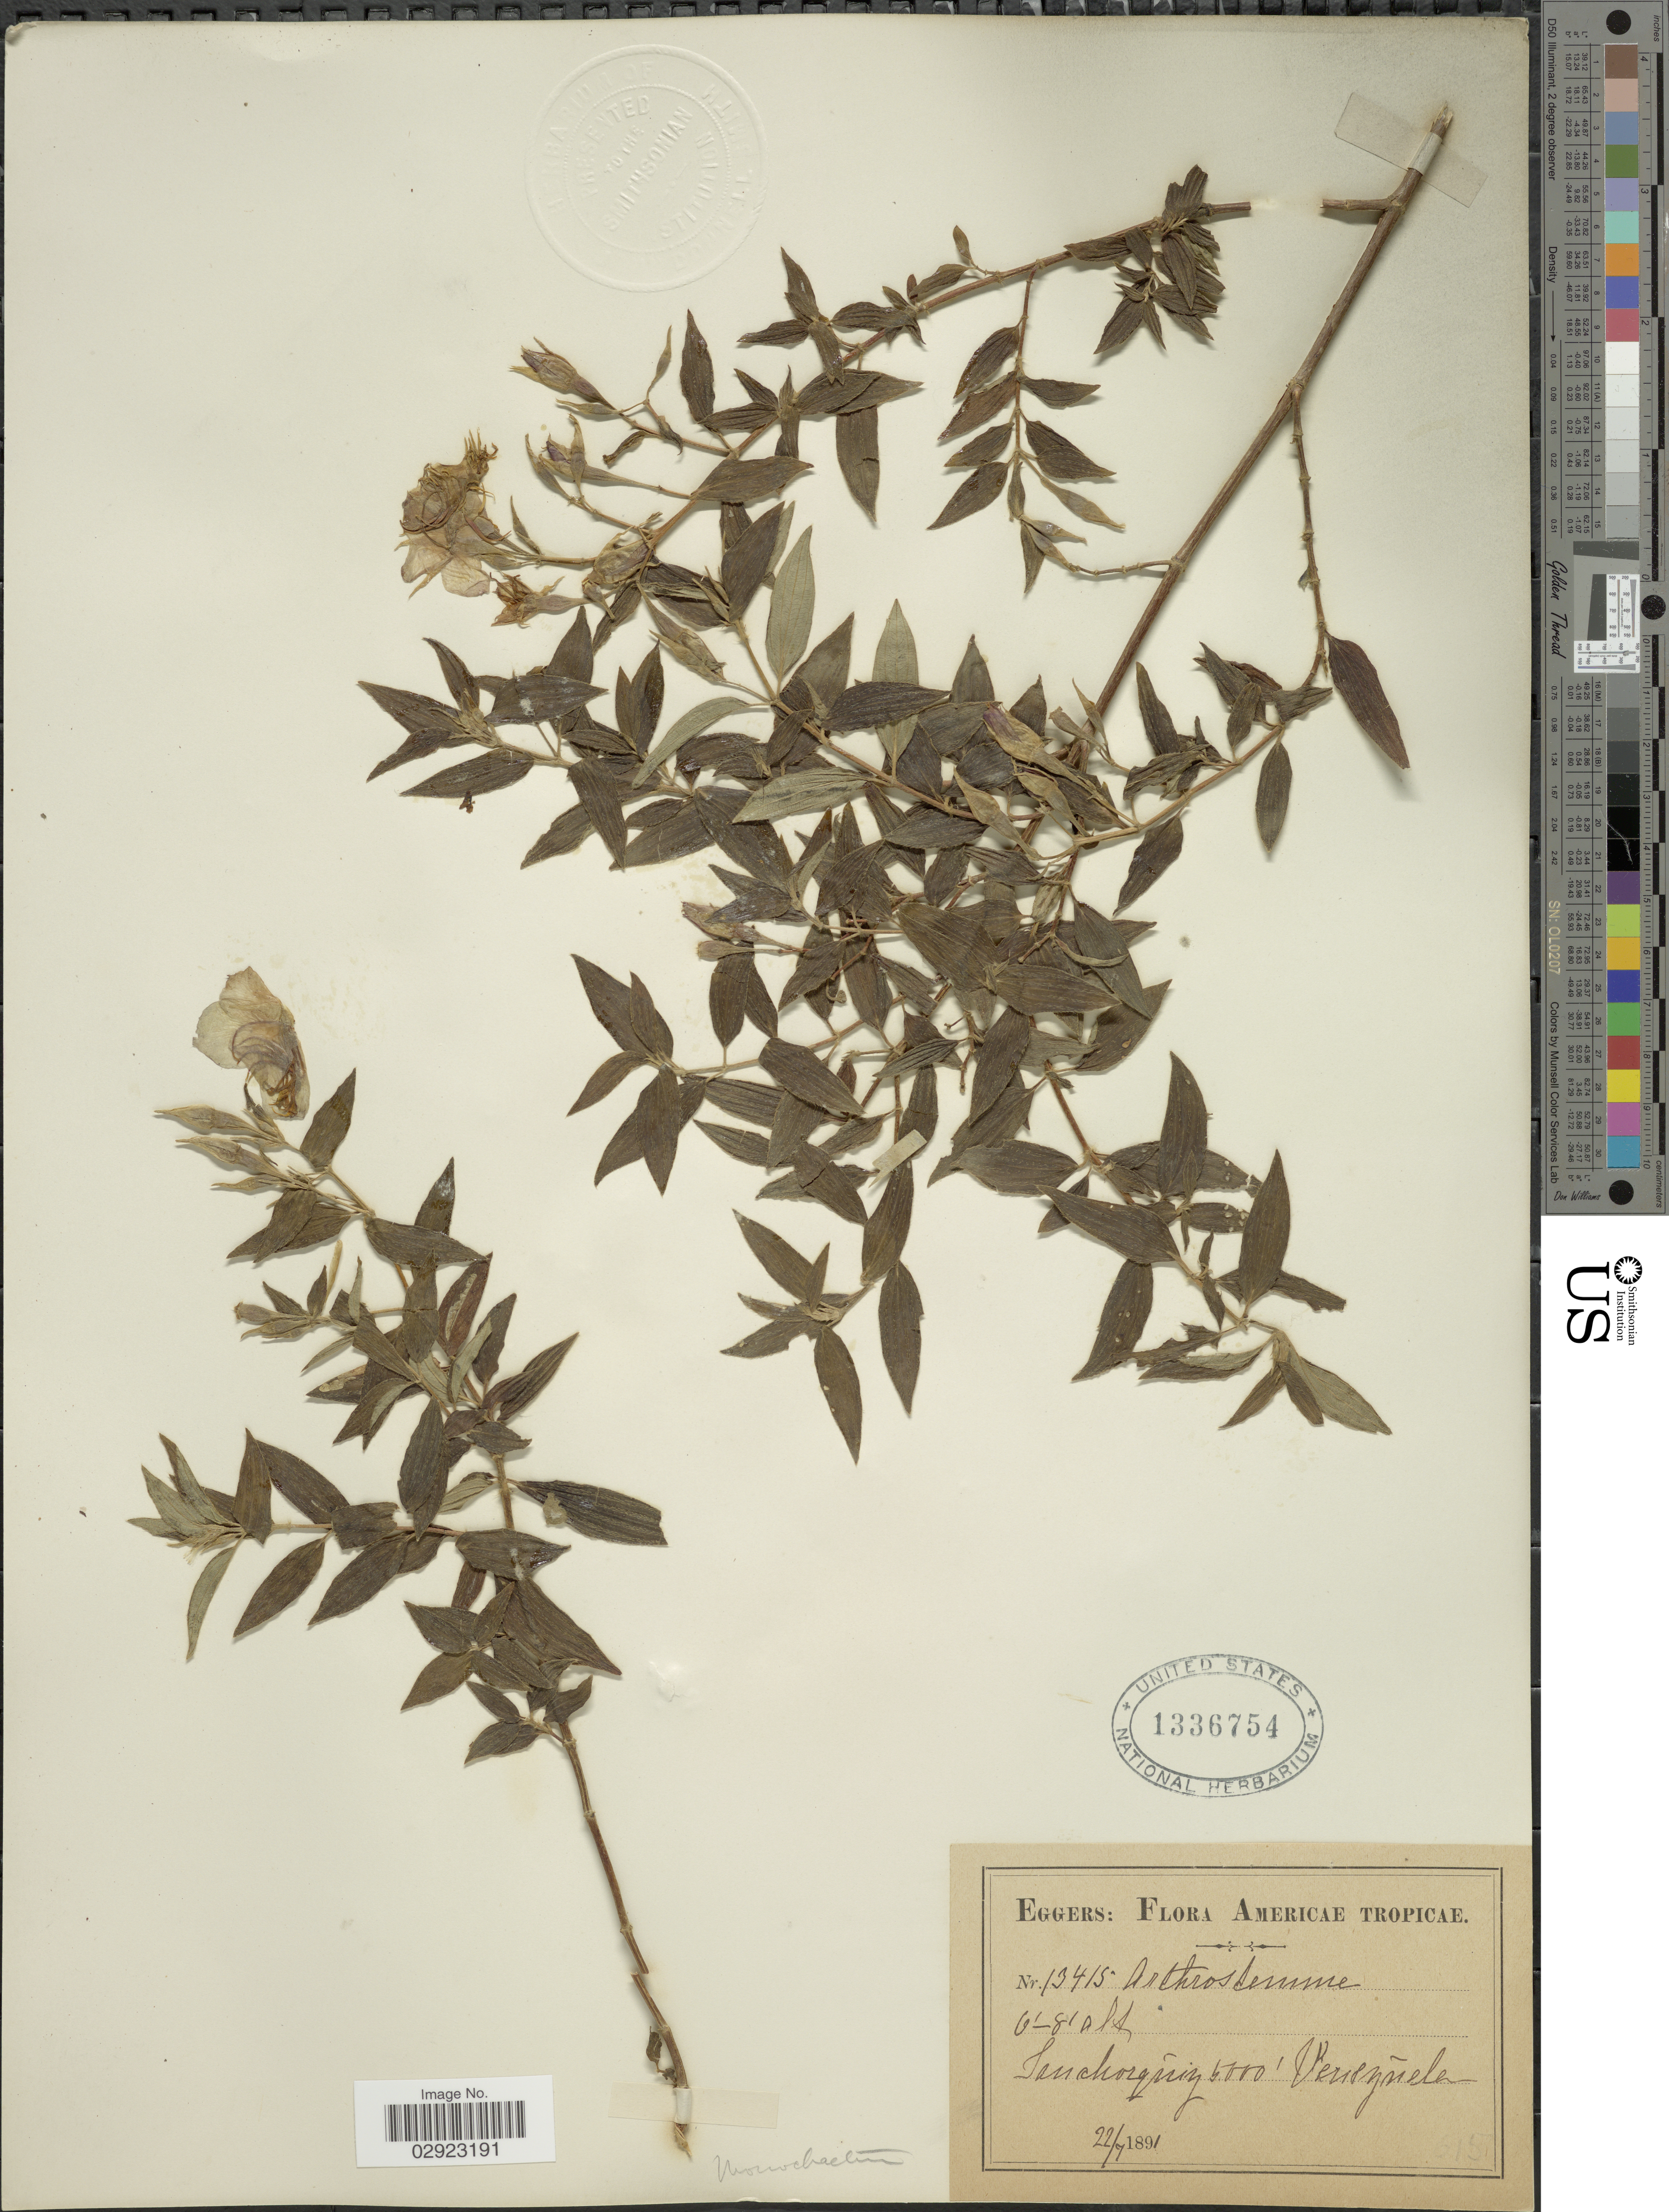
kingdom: Plantae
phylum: Tracheophyta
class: Magnoliopsida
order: Myrtales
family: Melastomataceae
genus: Monochaetum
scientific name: Monochaetum humboldtianum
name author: Kunth ex Walp.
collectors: -. Eggers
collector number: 13415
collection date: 1891-07-22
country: Venezuela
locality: Sanchorquiz.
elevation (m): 1524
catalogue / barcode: US 1336754